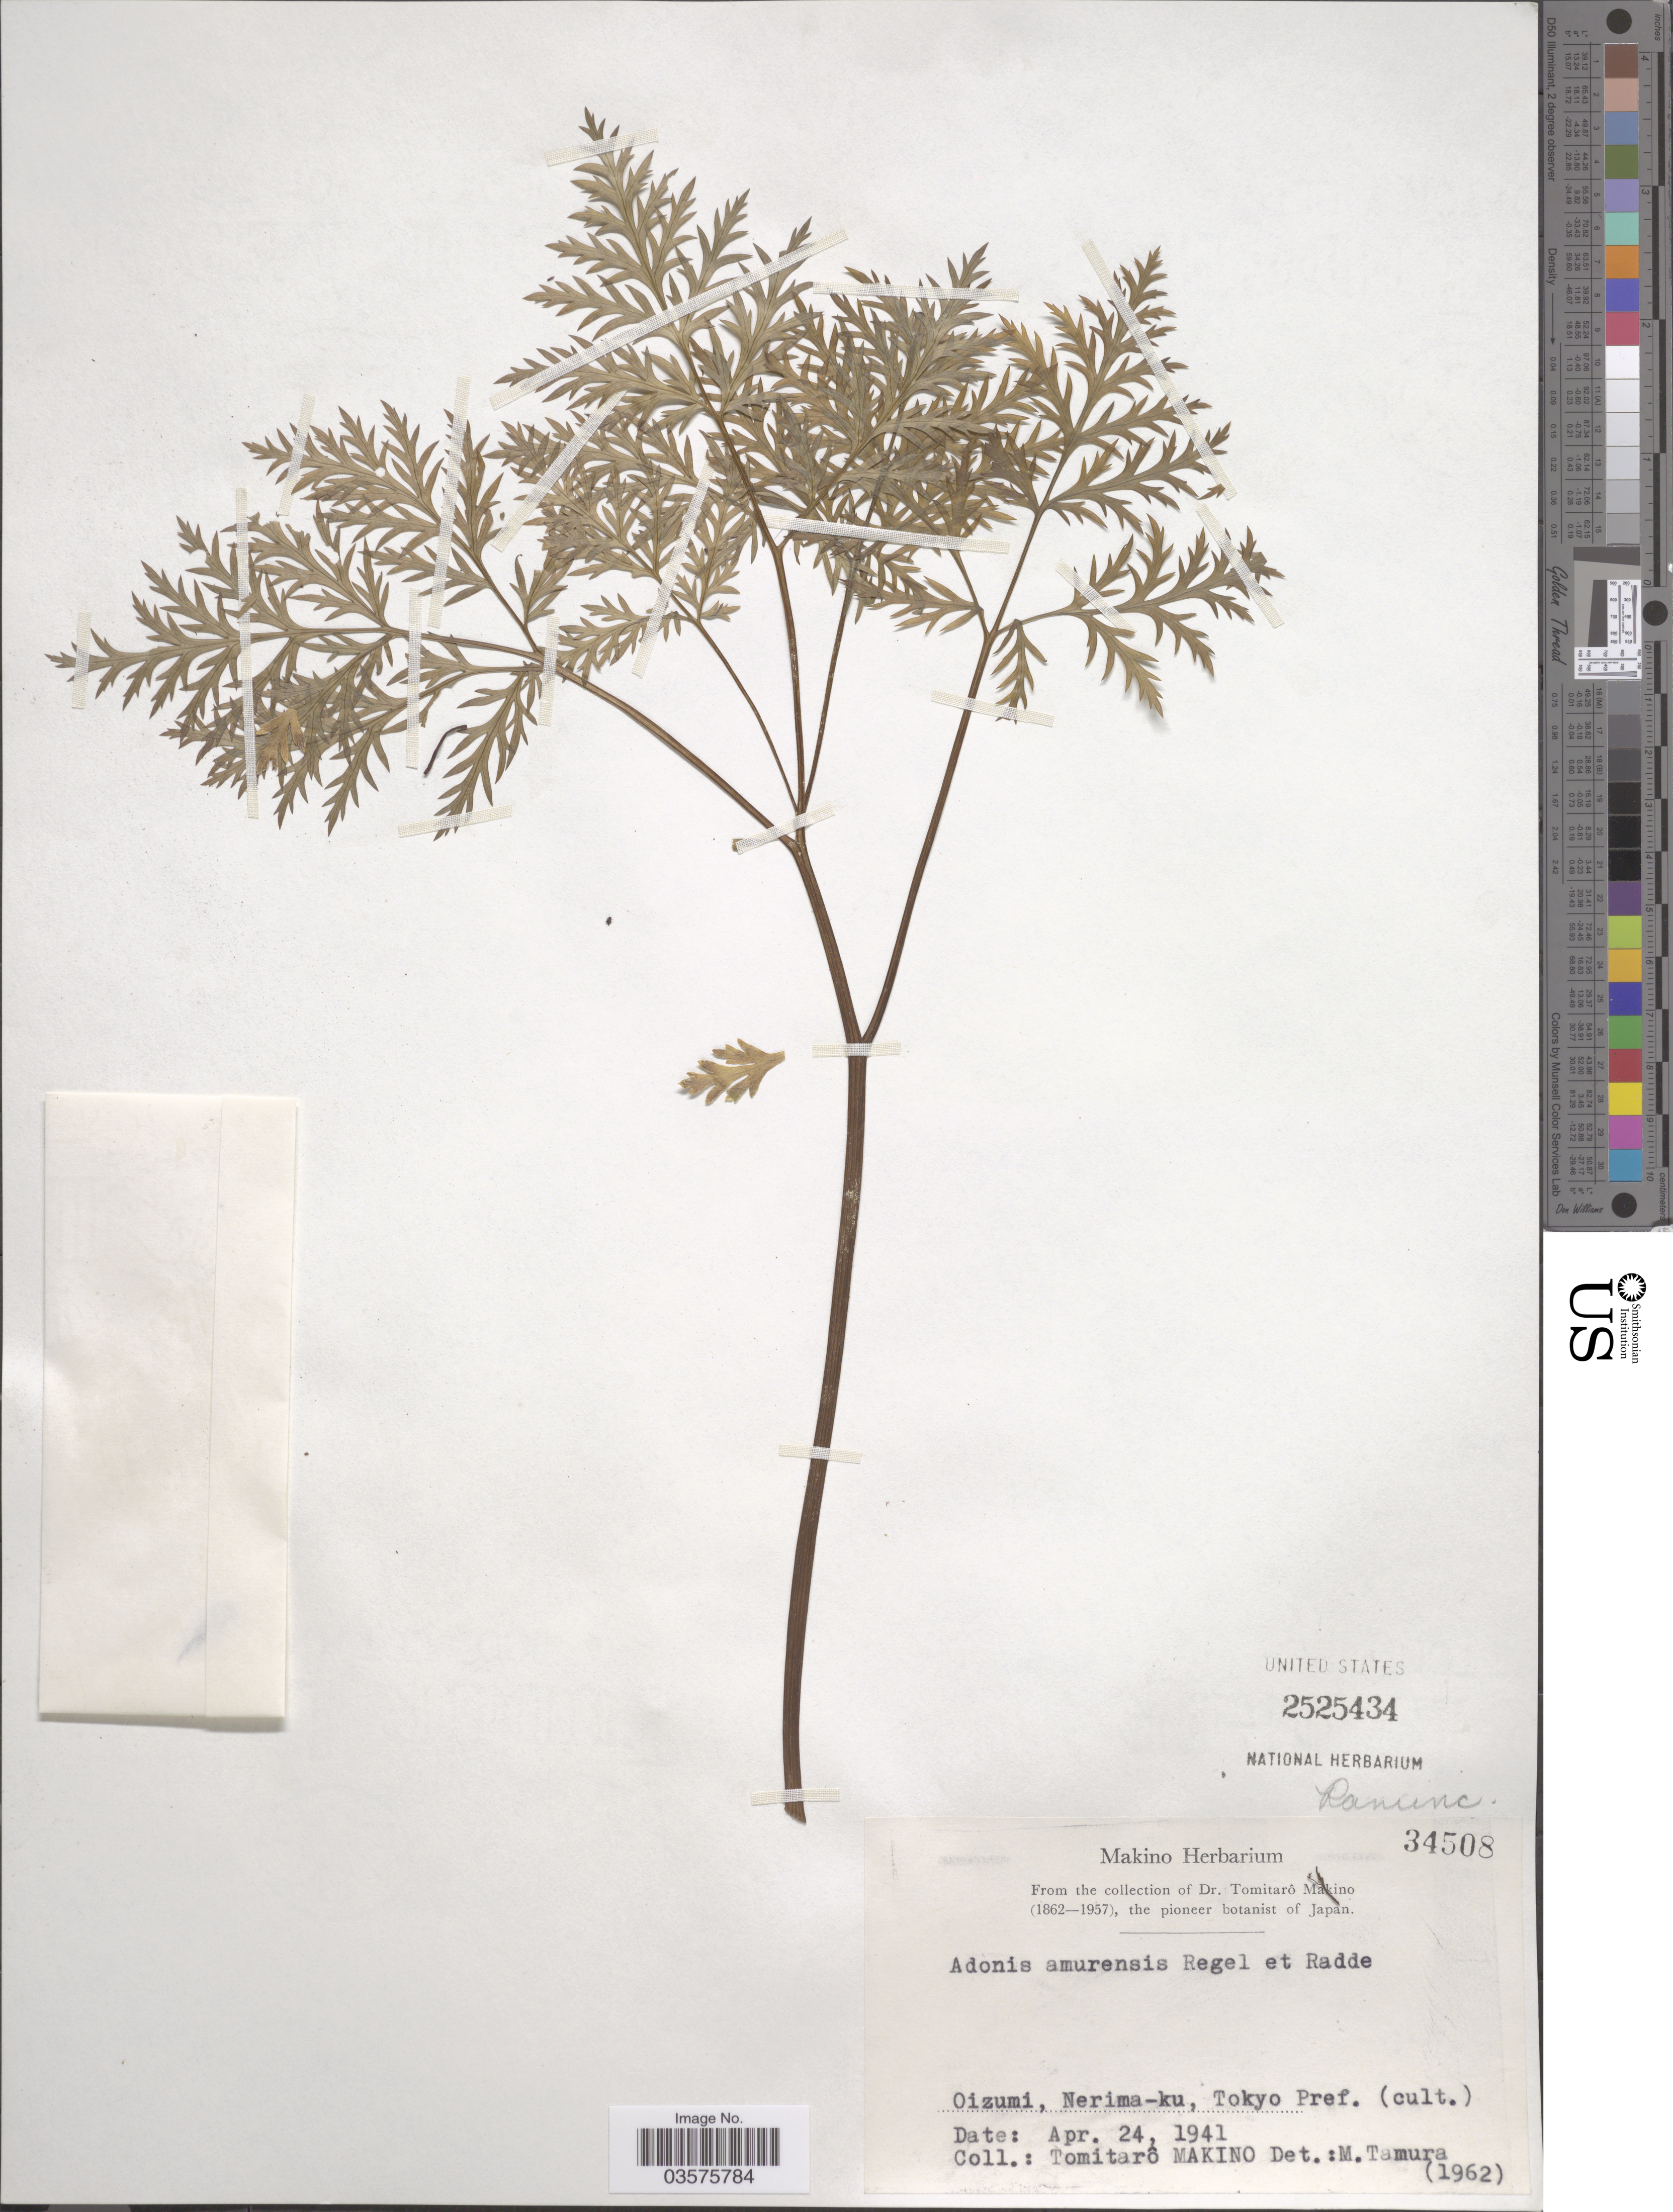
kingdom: Plantae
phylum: Tracheophyta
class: Magnoliopsida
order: Ranunculales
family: Ranunculaceae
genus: Adonis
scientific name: Adonis amurensis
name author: Regel & Radde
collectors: T. Makino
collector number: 34508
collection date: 1941-04-24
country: Japan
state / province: Tokyo, Federal City of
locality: Oizumi, Nerima-ku, Tokyo Pref.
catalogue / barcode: US 2525434